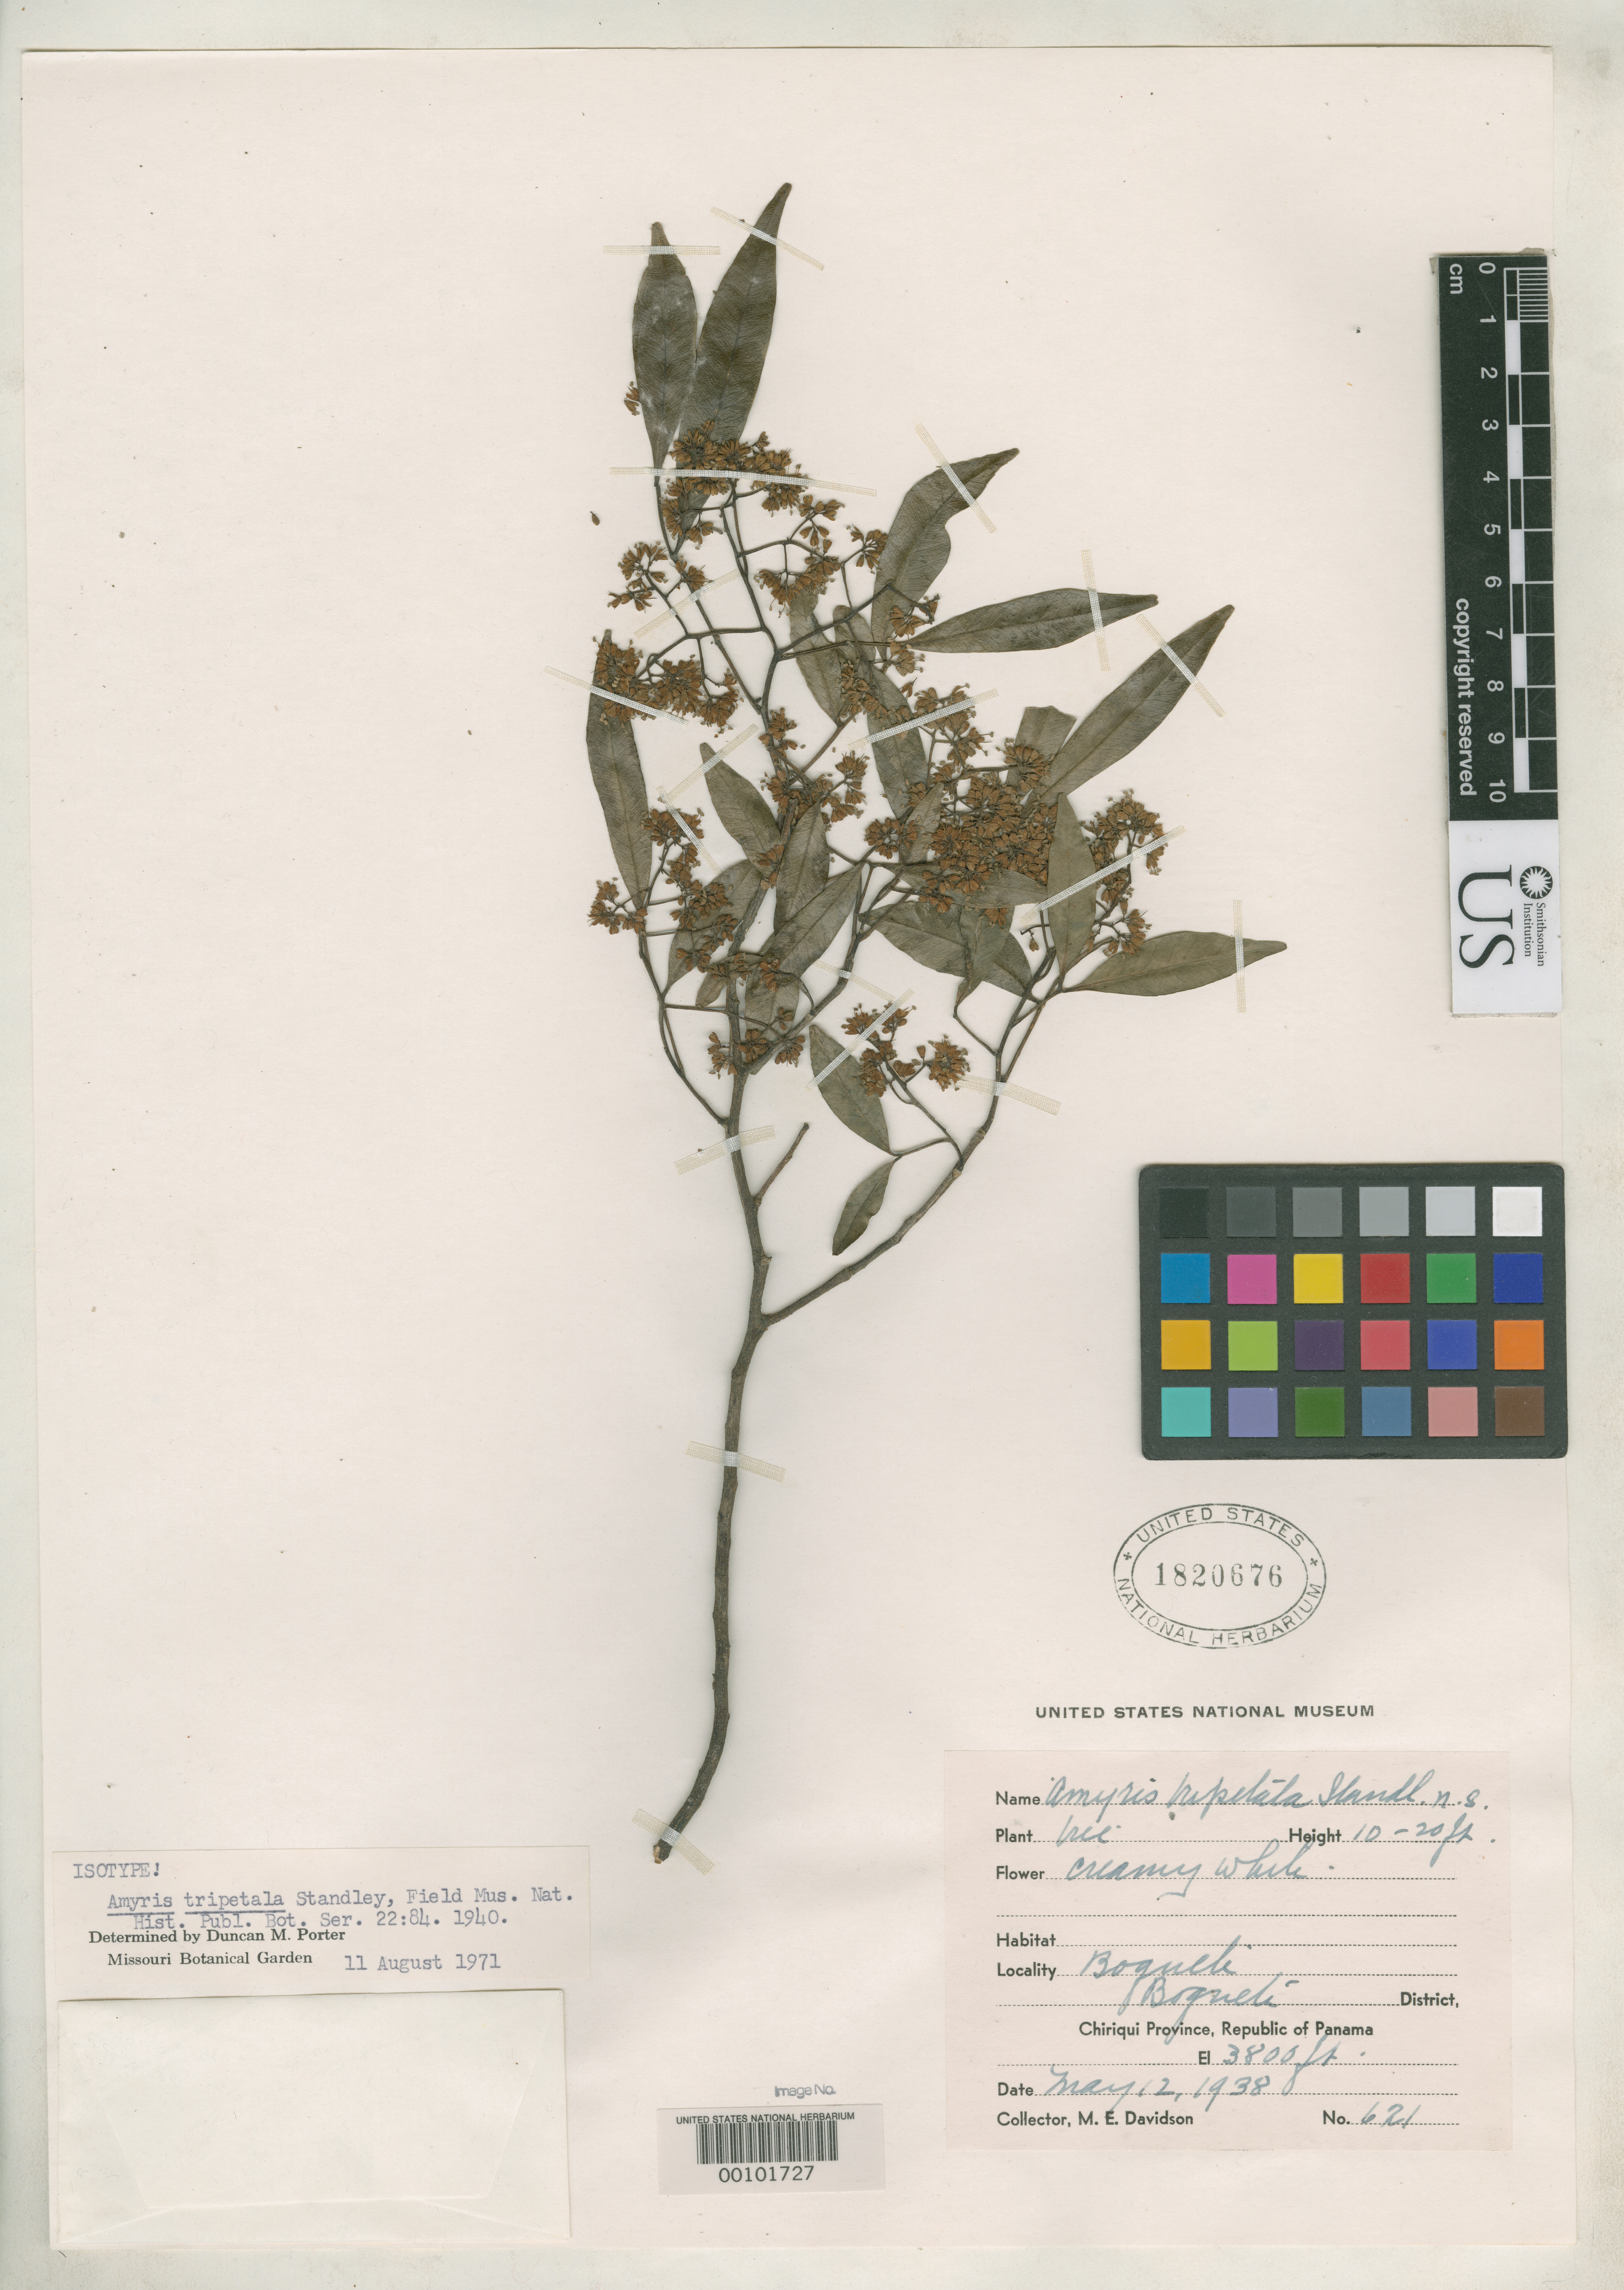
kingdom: Plantae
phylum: Tracheophyta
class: Magnoliopsida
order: Sapindales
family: Rutaceae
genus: Amyris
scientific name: Amyris tripetala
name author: Standl.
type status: Isotype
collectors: M. Davidson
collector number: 621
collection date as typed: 12 May 1938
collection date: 1938-05-12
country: Panama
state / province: Chiriquí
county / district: Boquete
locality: Boquete.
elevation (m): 1158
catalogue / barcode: US 1820676